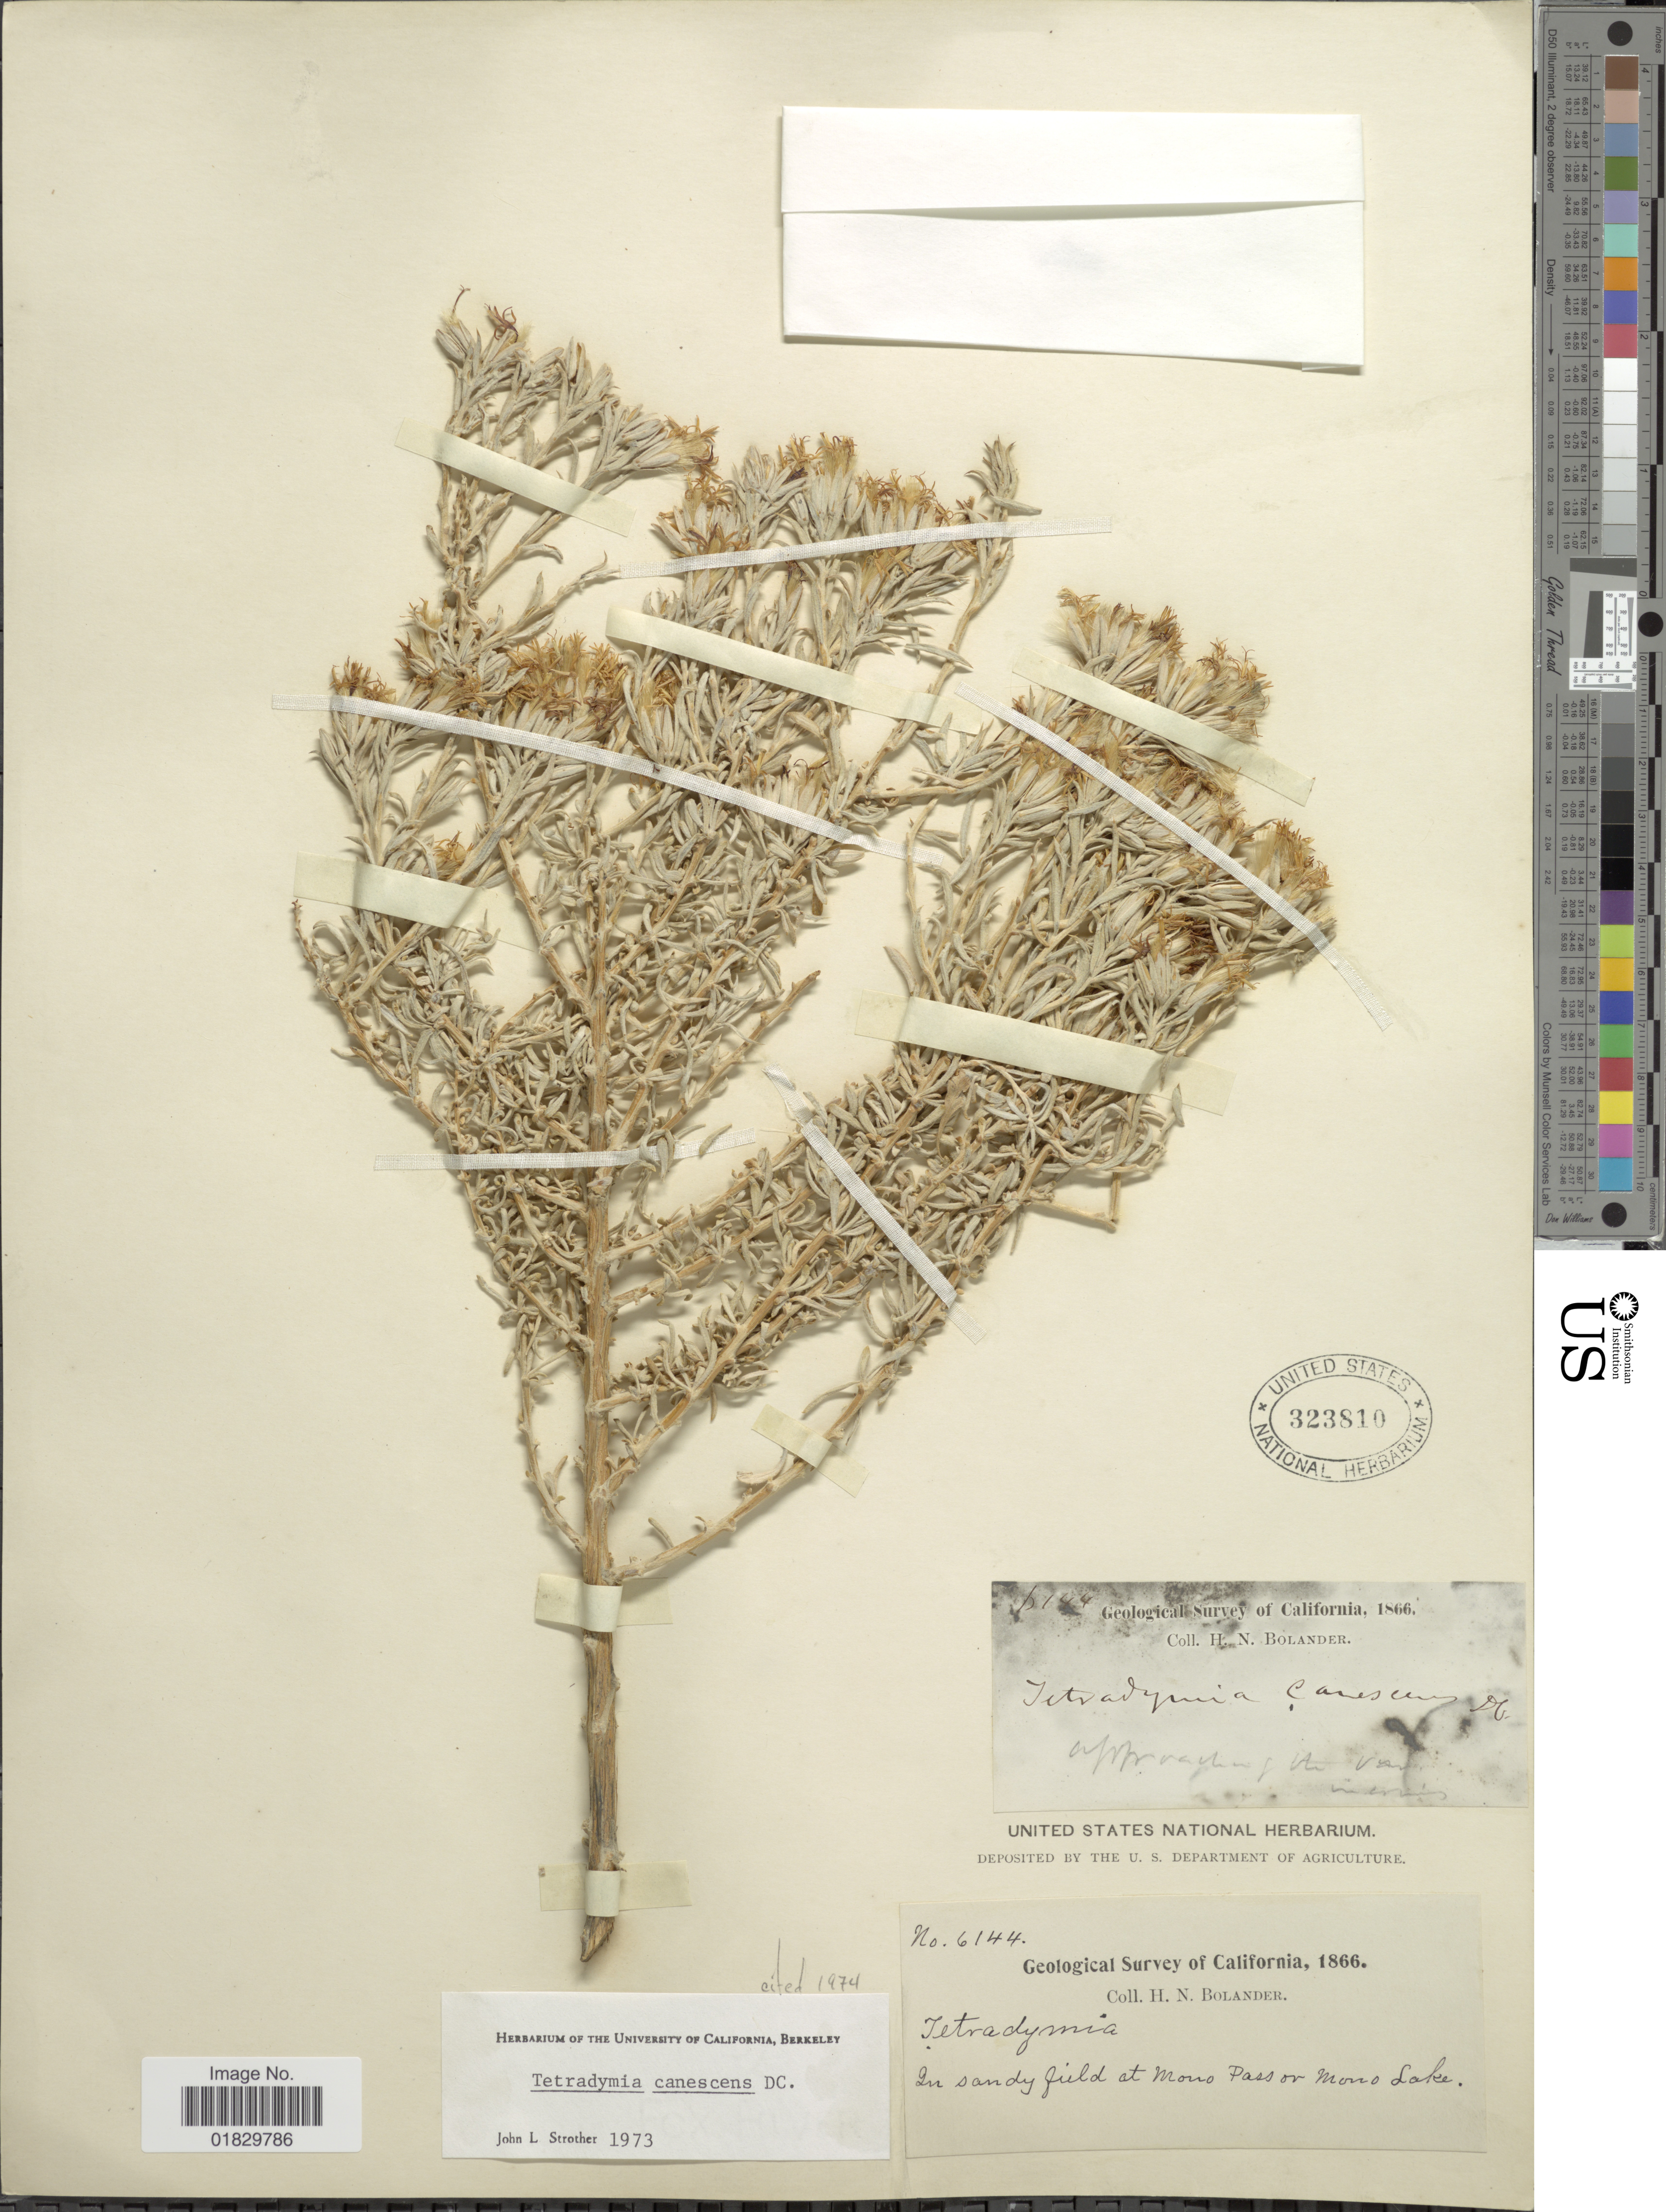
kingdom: Plantae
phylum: Tracheophyta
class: Magnoliopsida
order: Asterales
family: Asteraceae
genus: Tetradymia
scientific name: Tetradymia canescens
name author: DC.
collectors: H. Bolander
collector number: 6144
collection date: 1866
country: United States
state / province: California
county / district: Mono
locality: Geological Survey of California. In sandy field at Mono Pass or Mono Lake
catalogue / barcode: US 323810